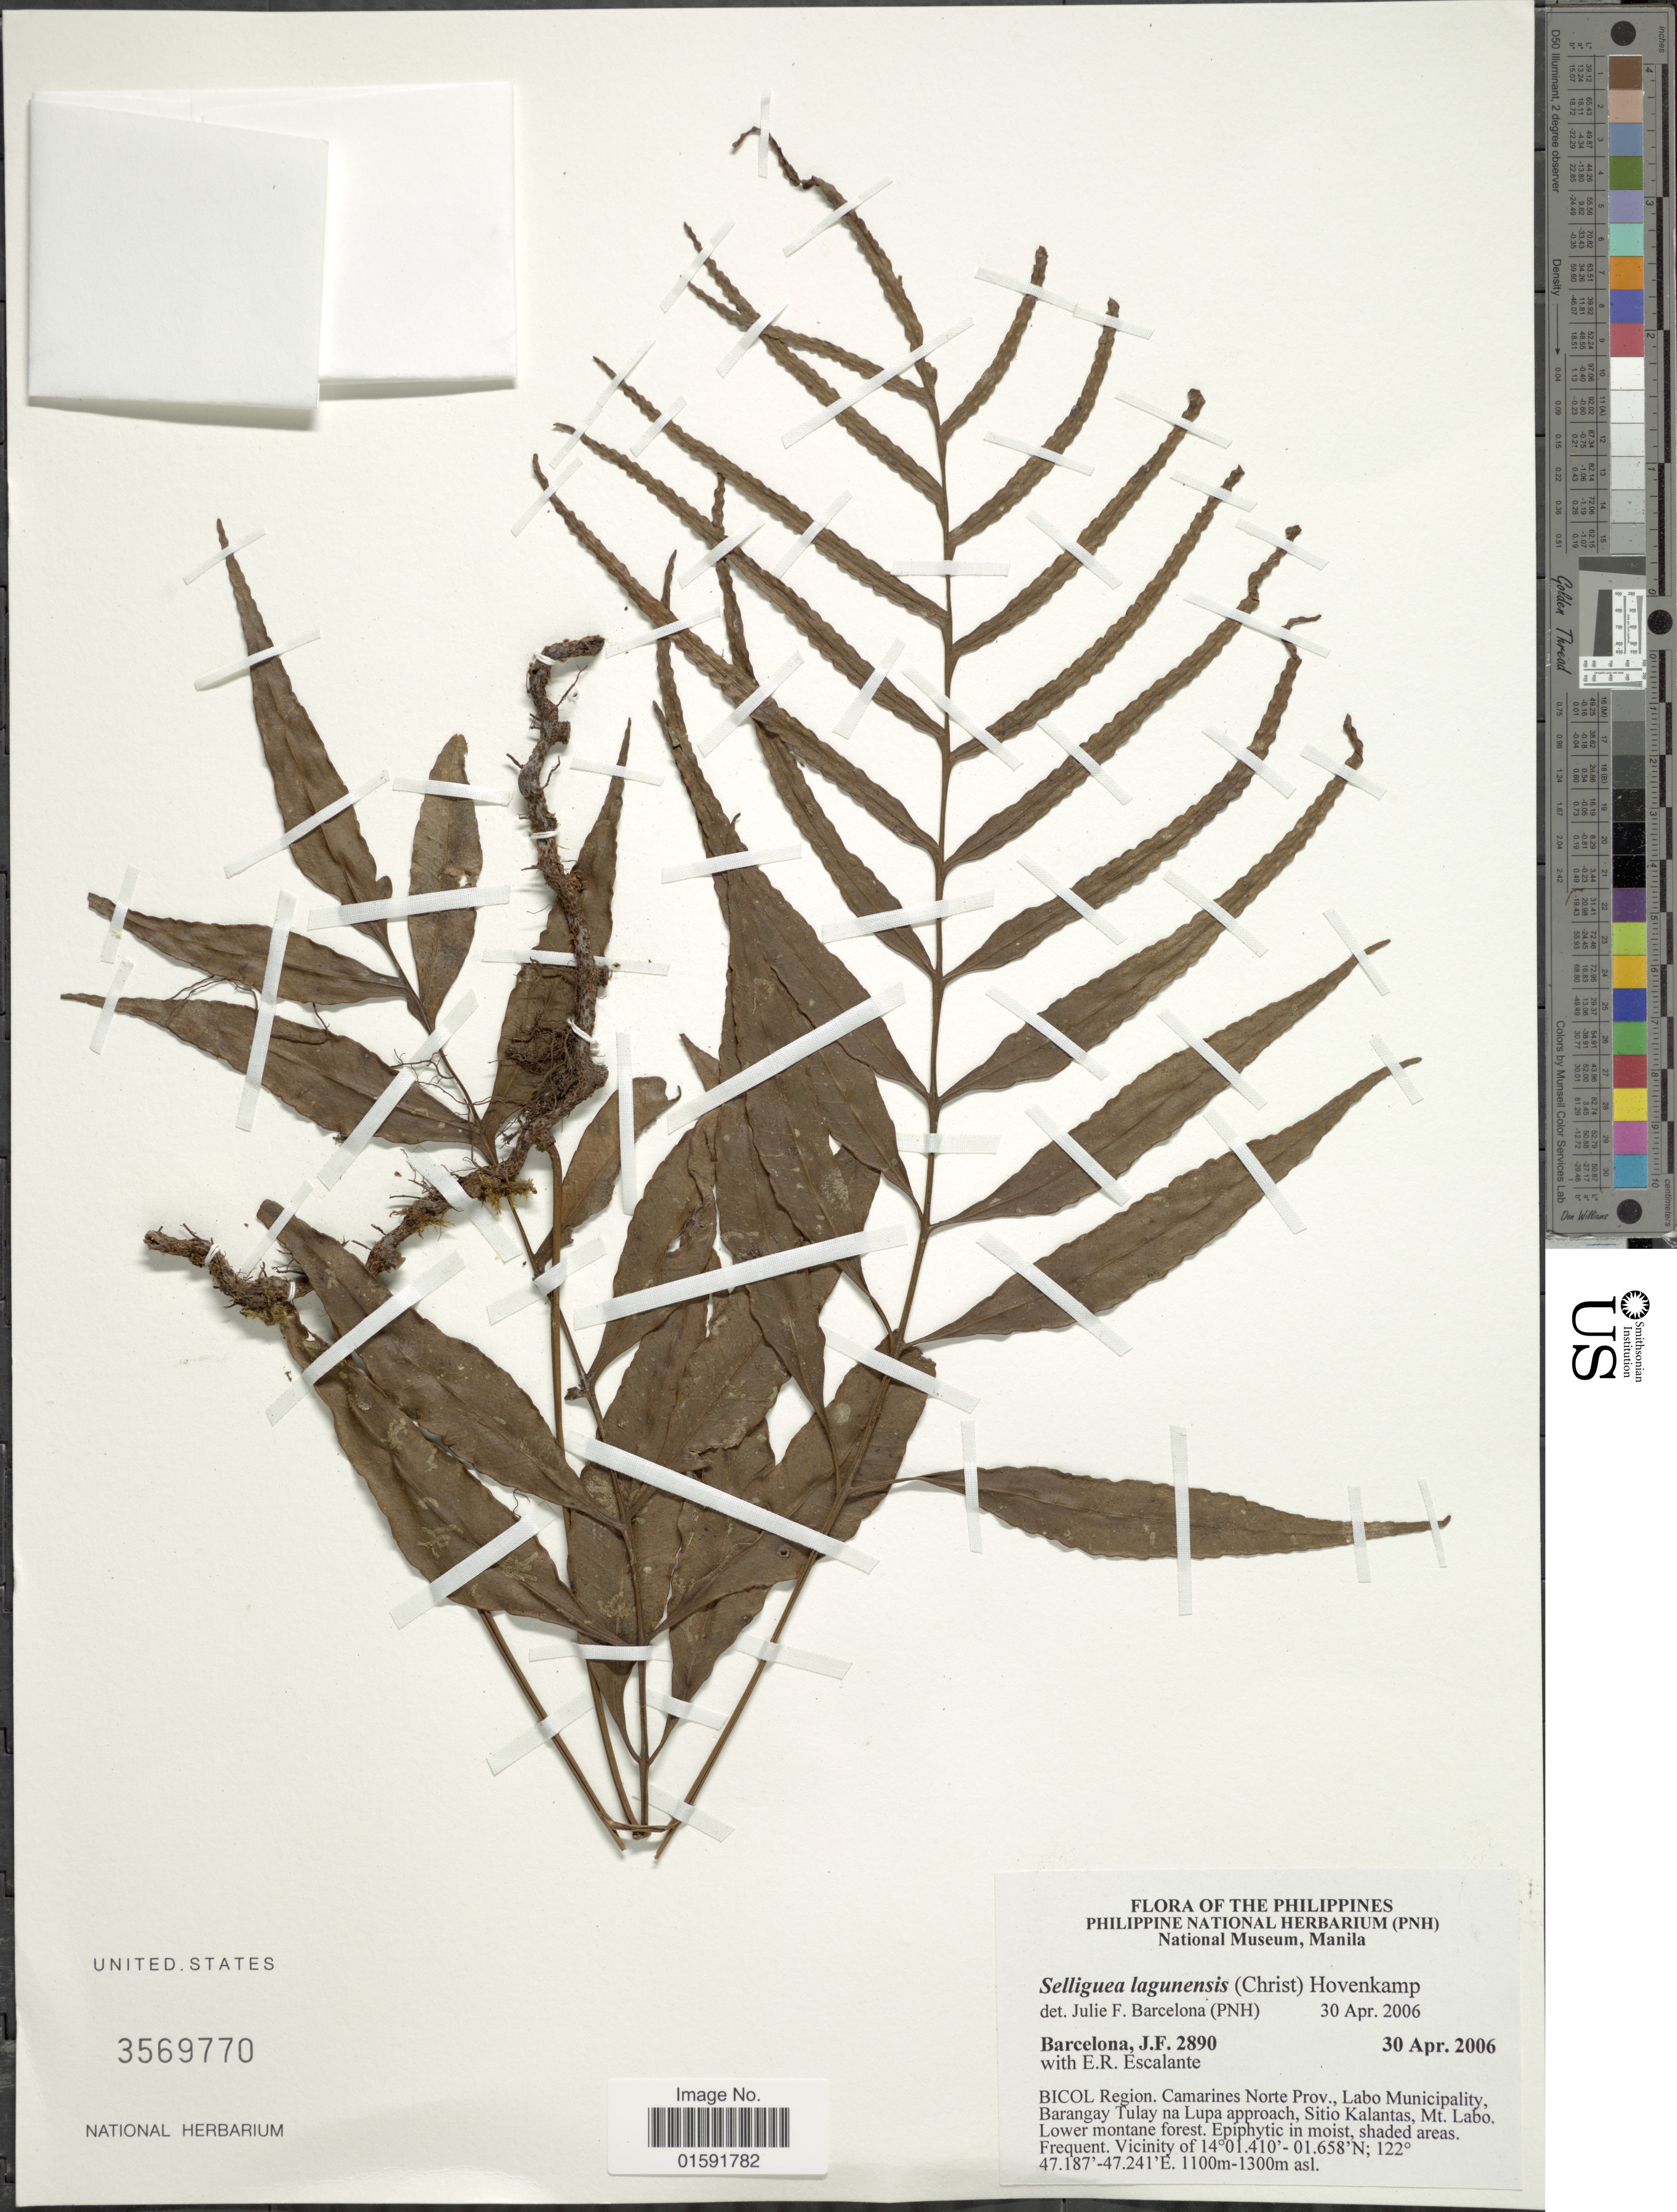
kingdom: Plantae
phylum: Tracheophyta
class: Polypodiopsida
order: Polypodiales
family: Polypodiaceae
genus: Selliguea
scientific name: Selliguea lagunensis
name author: (Christ) Hovenkamp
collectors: J. F. Barcelona & E. Escalante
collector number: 2890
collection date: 2006-04-30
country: Philippines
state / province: Bicol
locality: Bicol Region, Camarines Norte Prov., Labo Municipality, Barangay Tulay na Lupa approach, Sitio Kalantas, Mt. Labo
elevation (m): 1100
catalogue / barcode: US 3569770